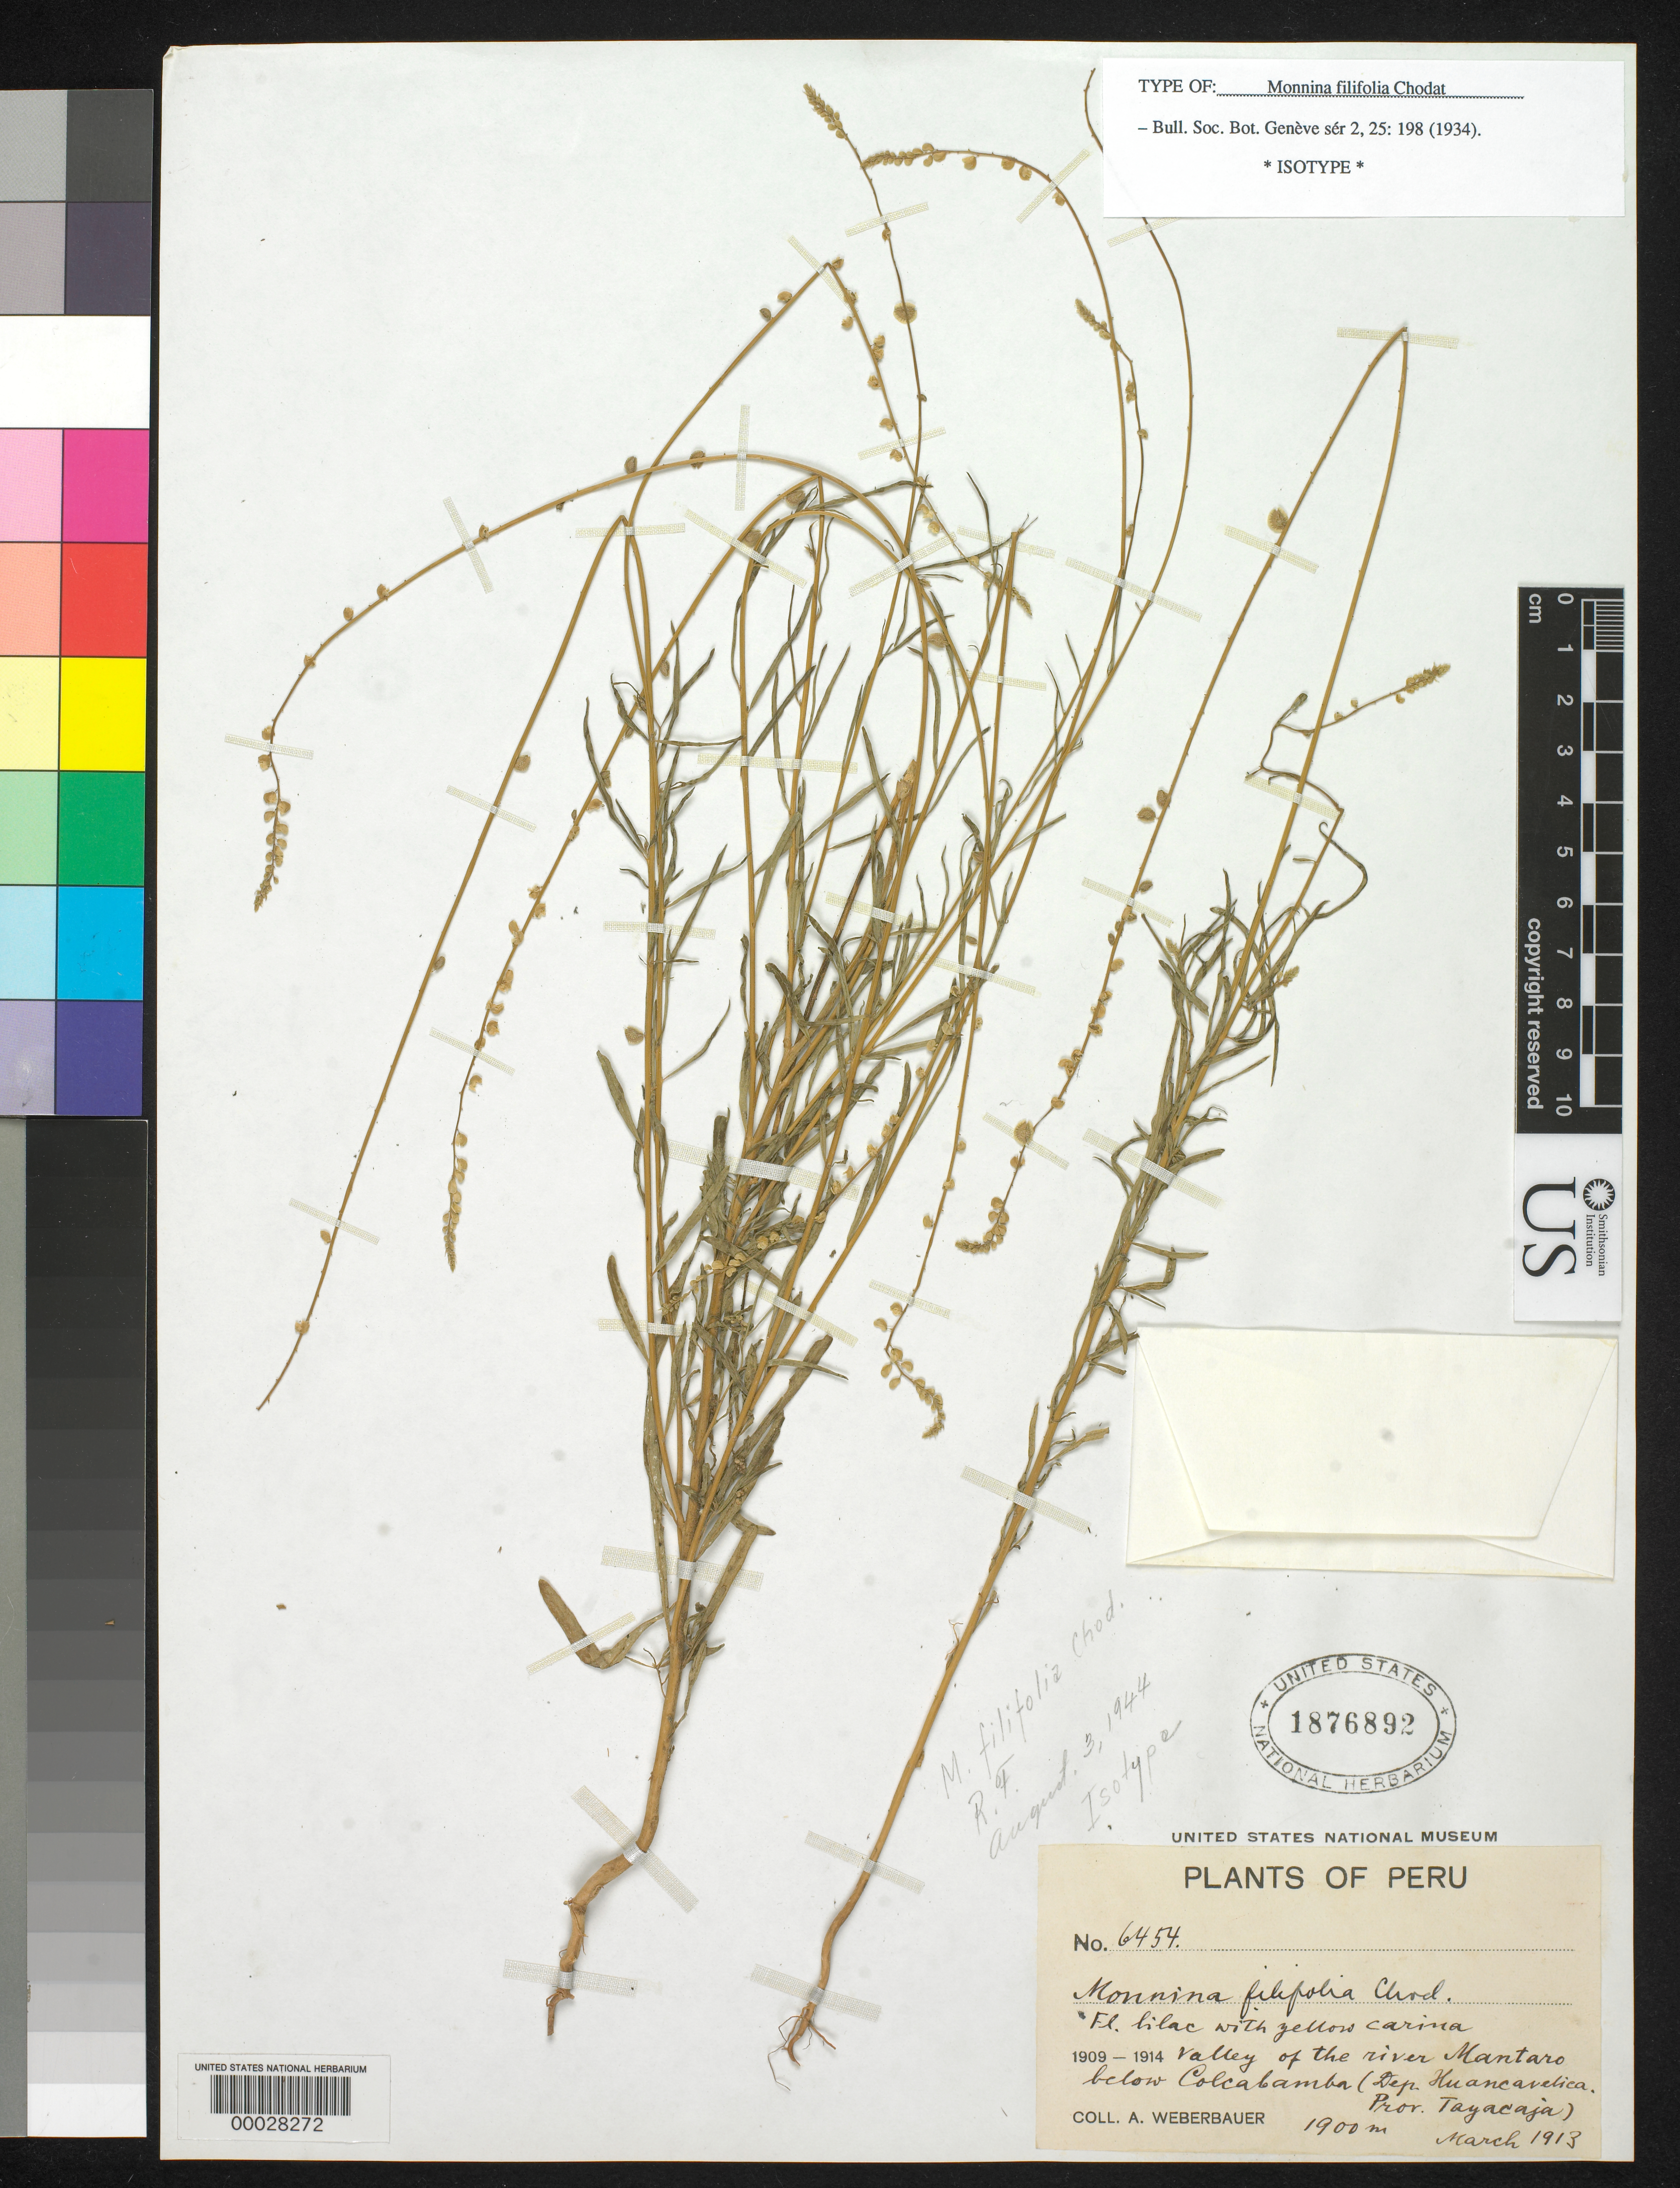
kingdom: Plantae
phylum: Tracheophyta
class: Magnoliopsida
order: Fabales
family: Polygalaceae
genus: Monnina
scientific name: Monnina filifolia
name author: Chodat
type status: Isolectotype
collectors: A. Weberbauer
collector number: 6454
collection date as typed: Mar 1913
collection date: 1913-03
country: Peru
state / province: Huancavelica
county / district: Tayacaja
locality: Valley of the river Mantaro below Colcabamba (Dep. Huancavelica, Prov. Tayacaja).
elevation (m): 1900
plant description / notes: Isolectotype according to Tropicos, but annotated as isotype.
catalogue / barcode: US 1876892